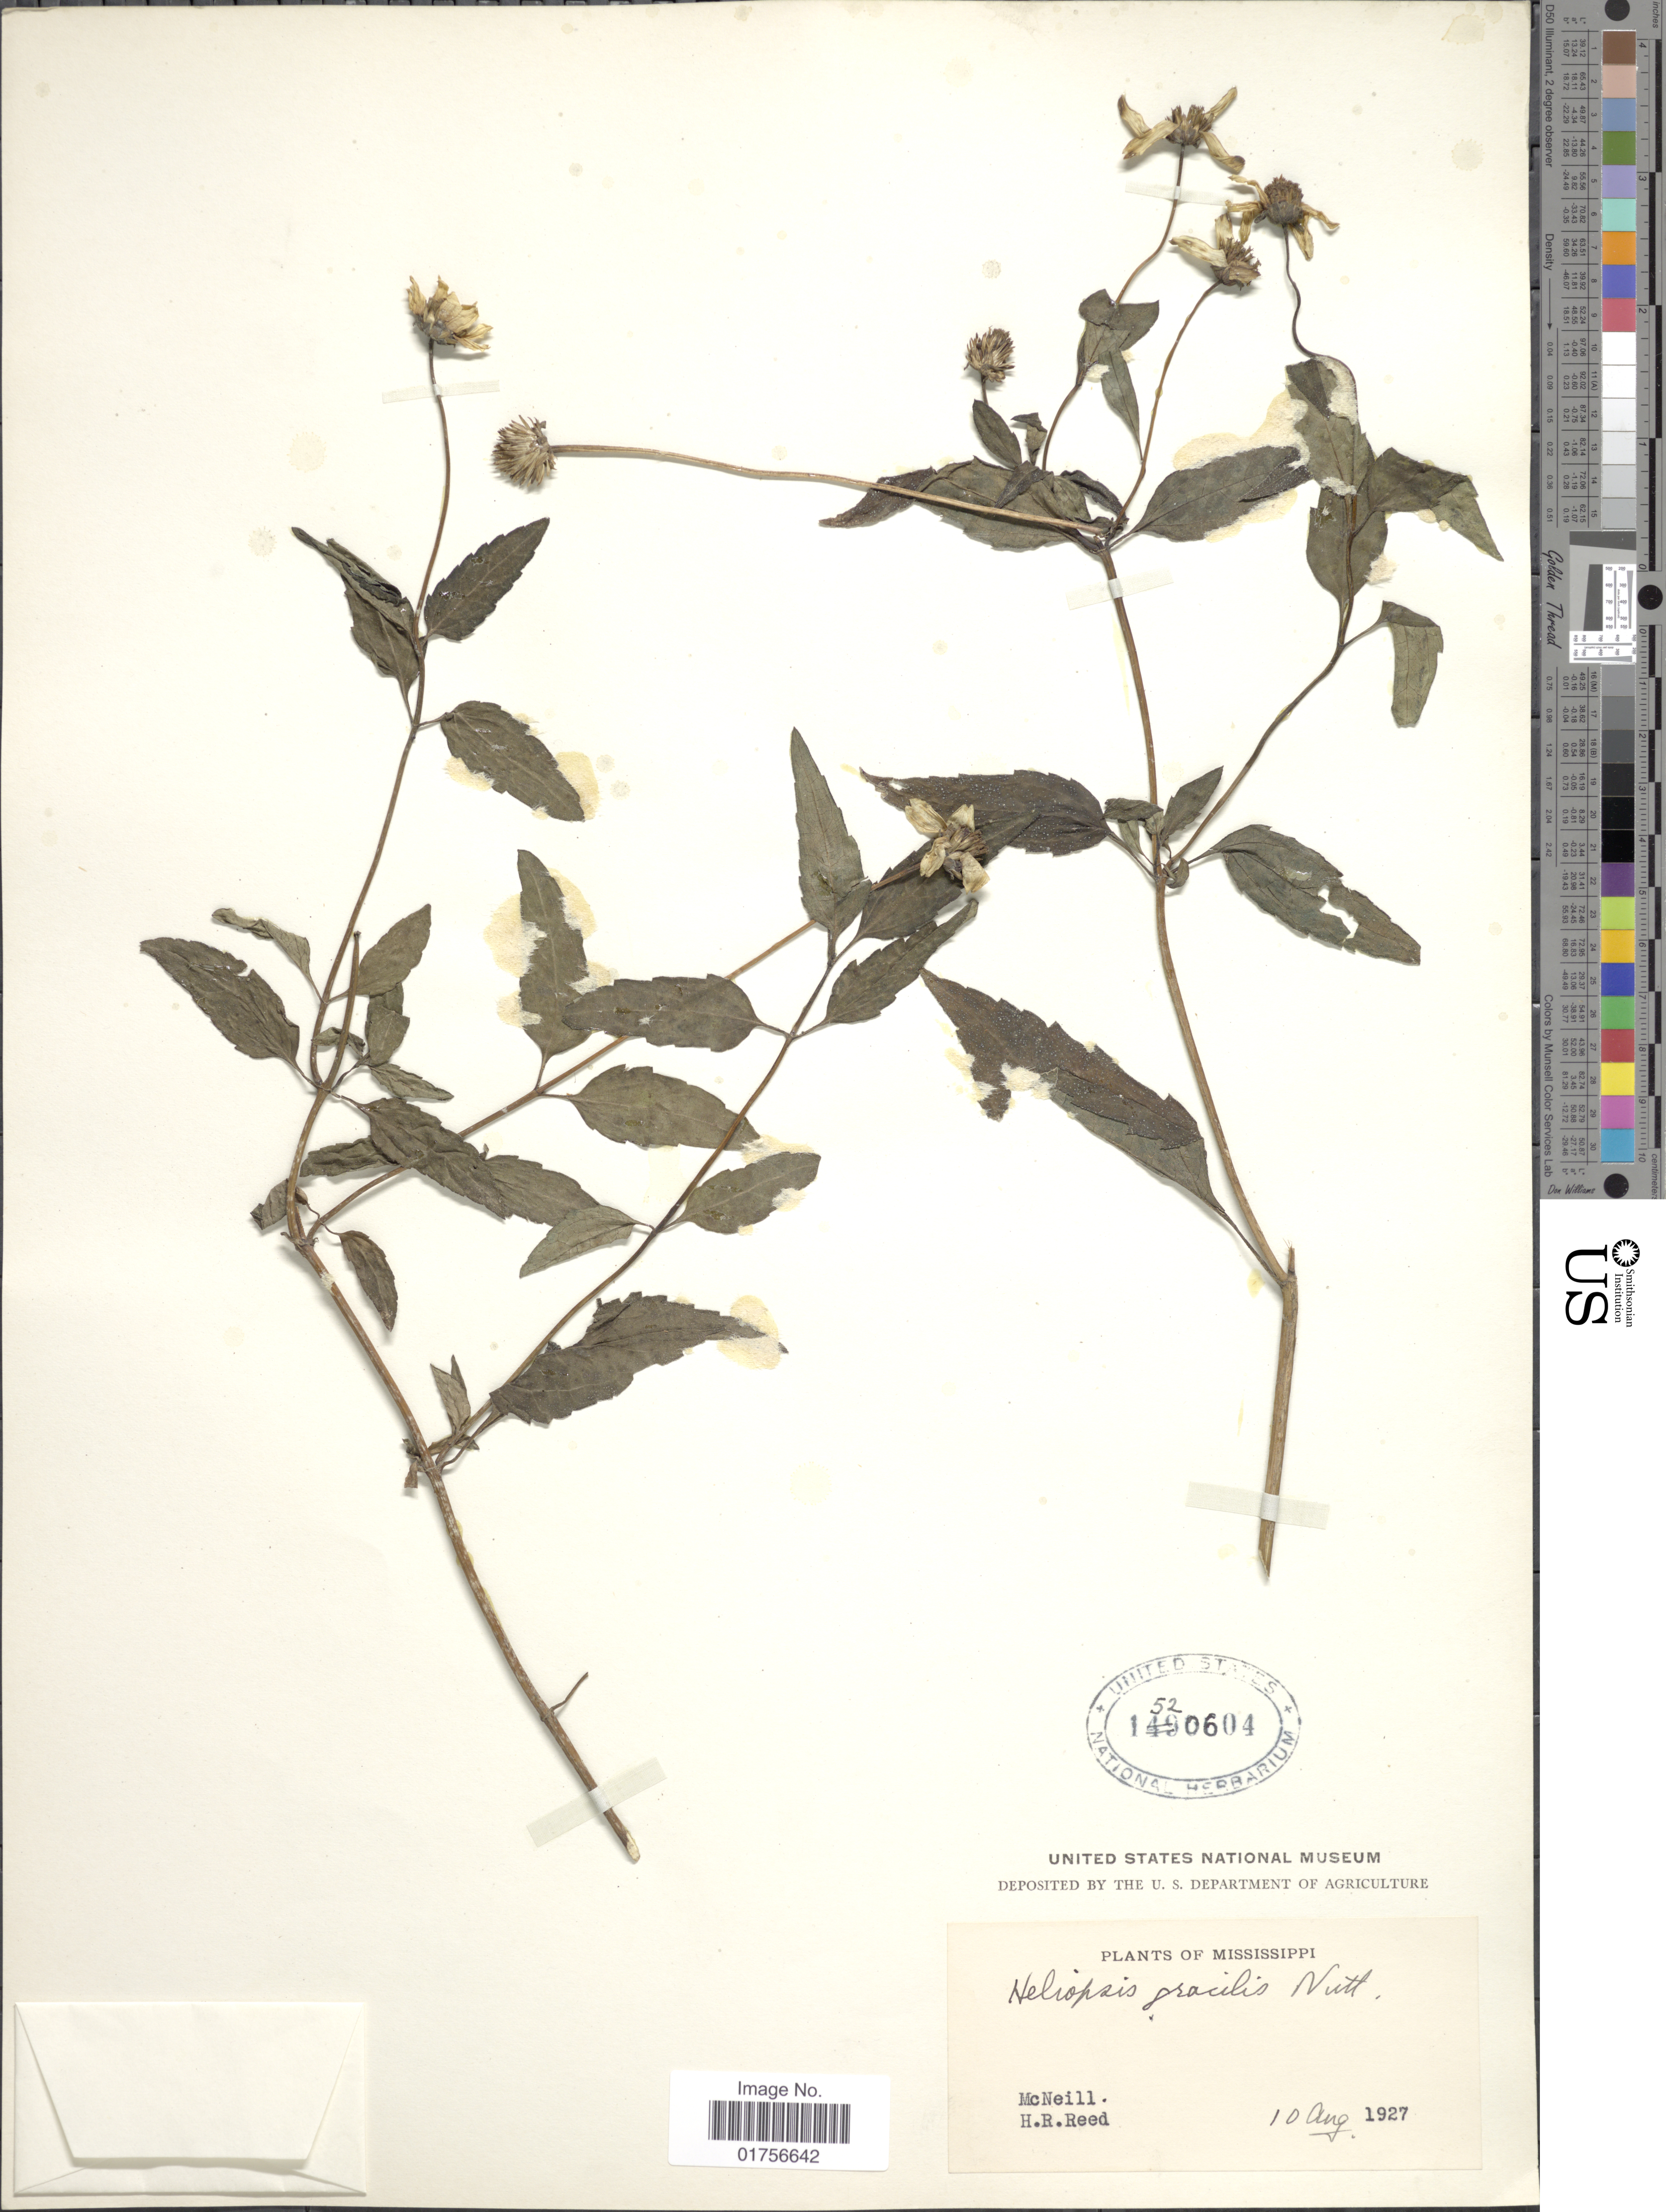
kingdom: Plantae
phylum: Tracheophyta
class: Magnoliopsida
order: Asterales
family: Asteraceae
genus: Heliopsis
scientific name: Heliopsis gracilis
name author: Nutt.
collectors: H. Reed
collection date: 1927-08-10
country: United States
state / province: Mississippi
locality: McNeill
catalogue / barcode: US 1520604